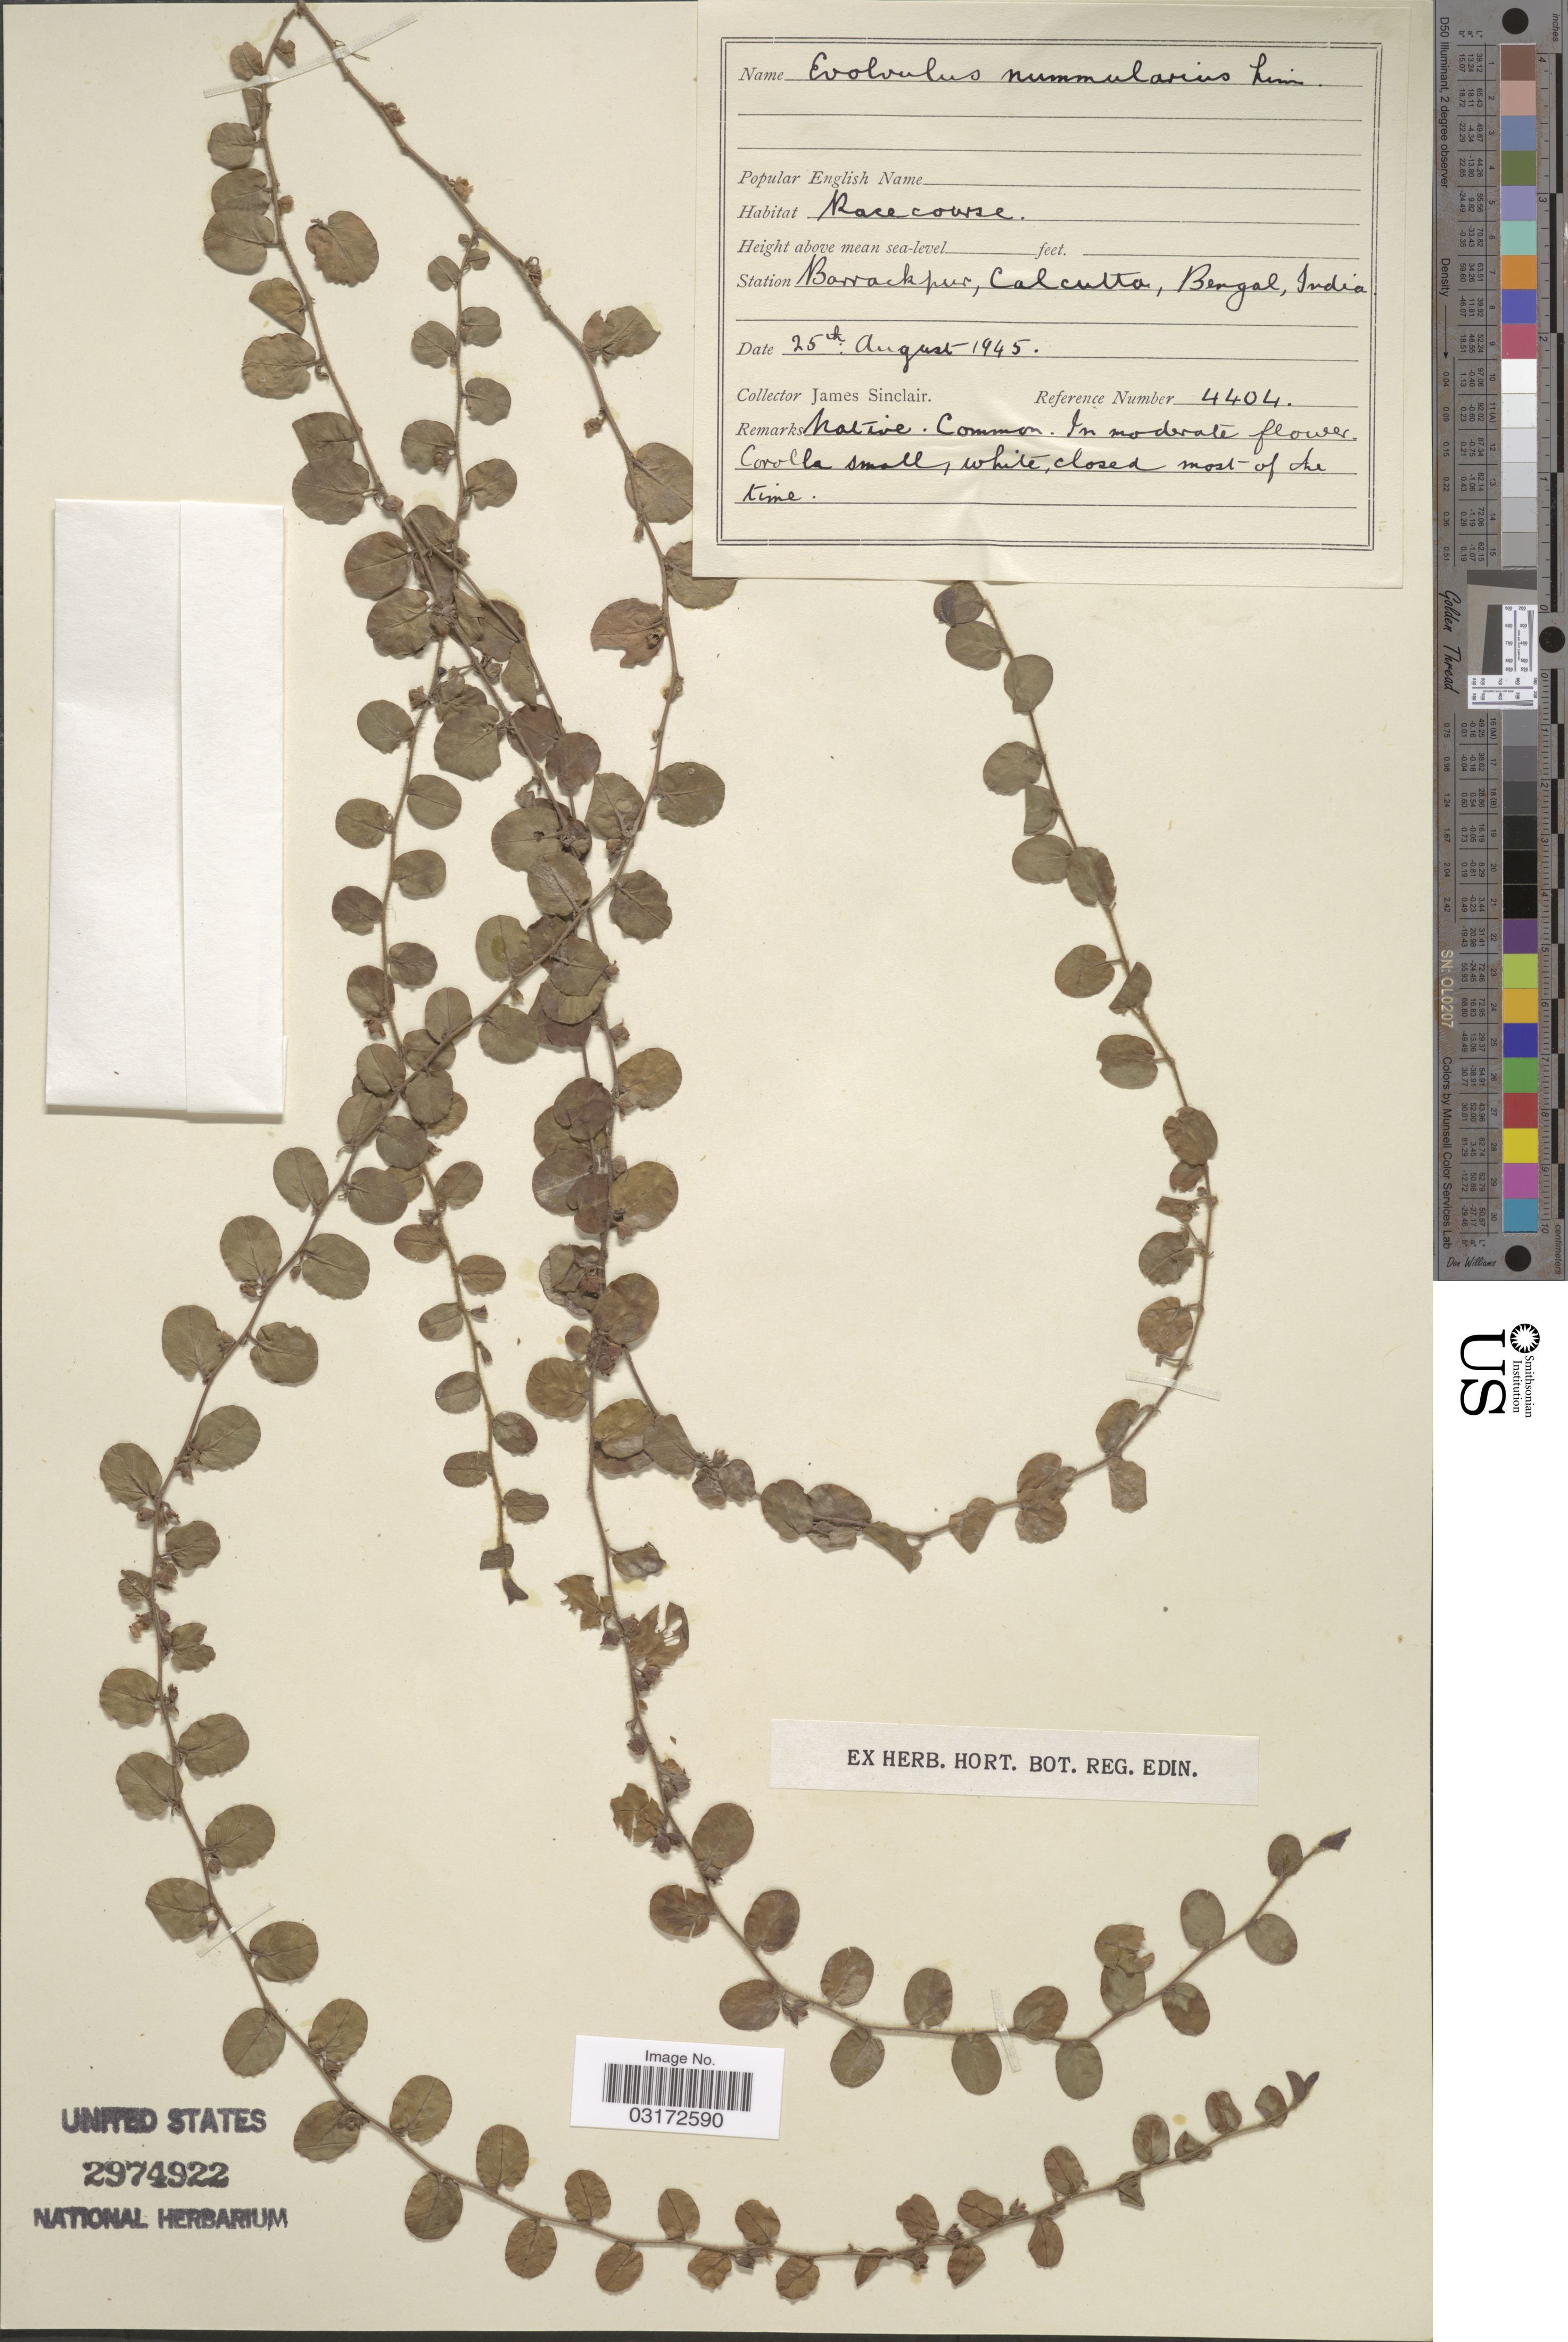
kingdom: Plantae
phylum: Tracheophyta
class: Magnoliopsida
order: Solanales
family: Convolvulaceae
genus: Evolvulus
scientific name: Evolvulus alsinoides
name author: (L.) L.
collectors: J. Sinclair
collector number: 4404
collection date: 1945-08-25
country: India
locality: Station Barrackpur, Calcutta, Bengal.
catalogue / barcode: US 2974922